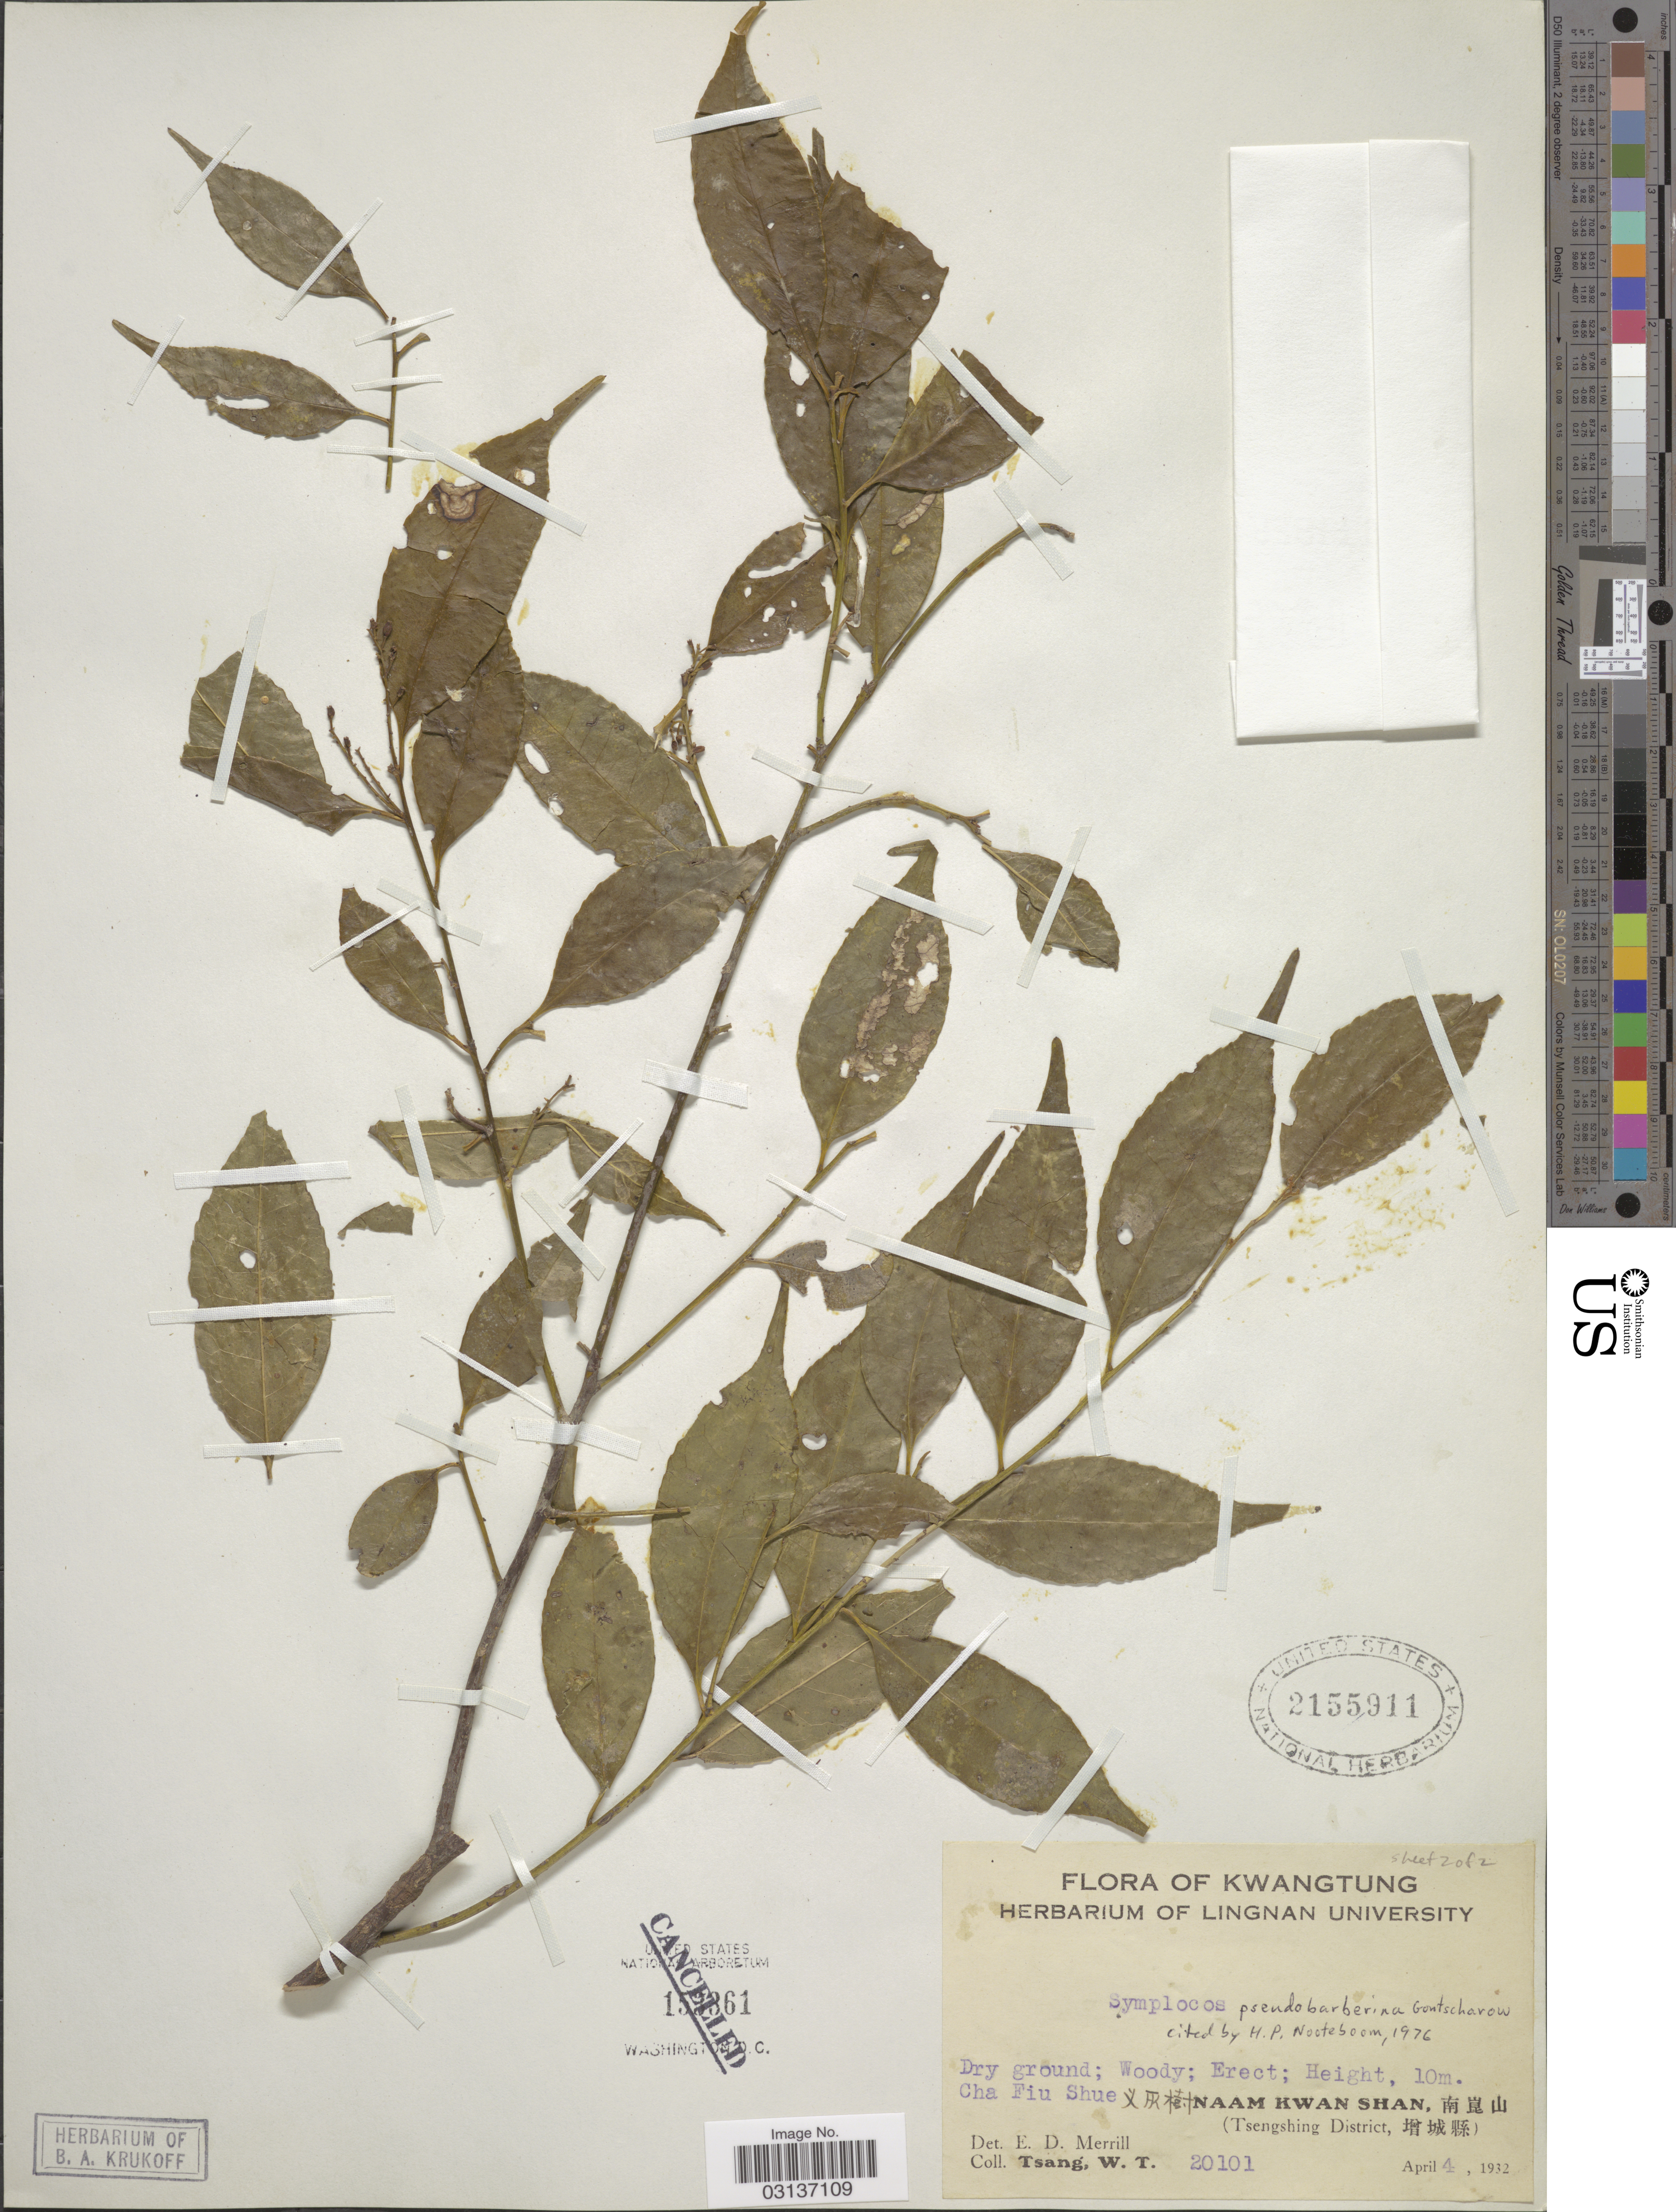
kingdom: Plantae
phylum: Tracheophyta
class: Magnoliopsida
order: Ericales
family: Symplocaceae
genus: Symplocos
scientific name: Symplocos pseudobarberina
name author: Gontsch.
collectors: W. T. Tsang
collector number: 20101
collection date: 1932-04-04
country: China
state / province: Guangdong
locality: Kwangtung. Cha Fiu Shue. Naam Kwan Shan (Tsengshing District).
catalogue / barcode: US 2155911